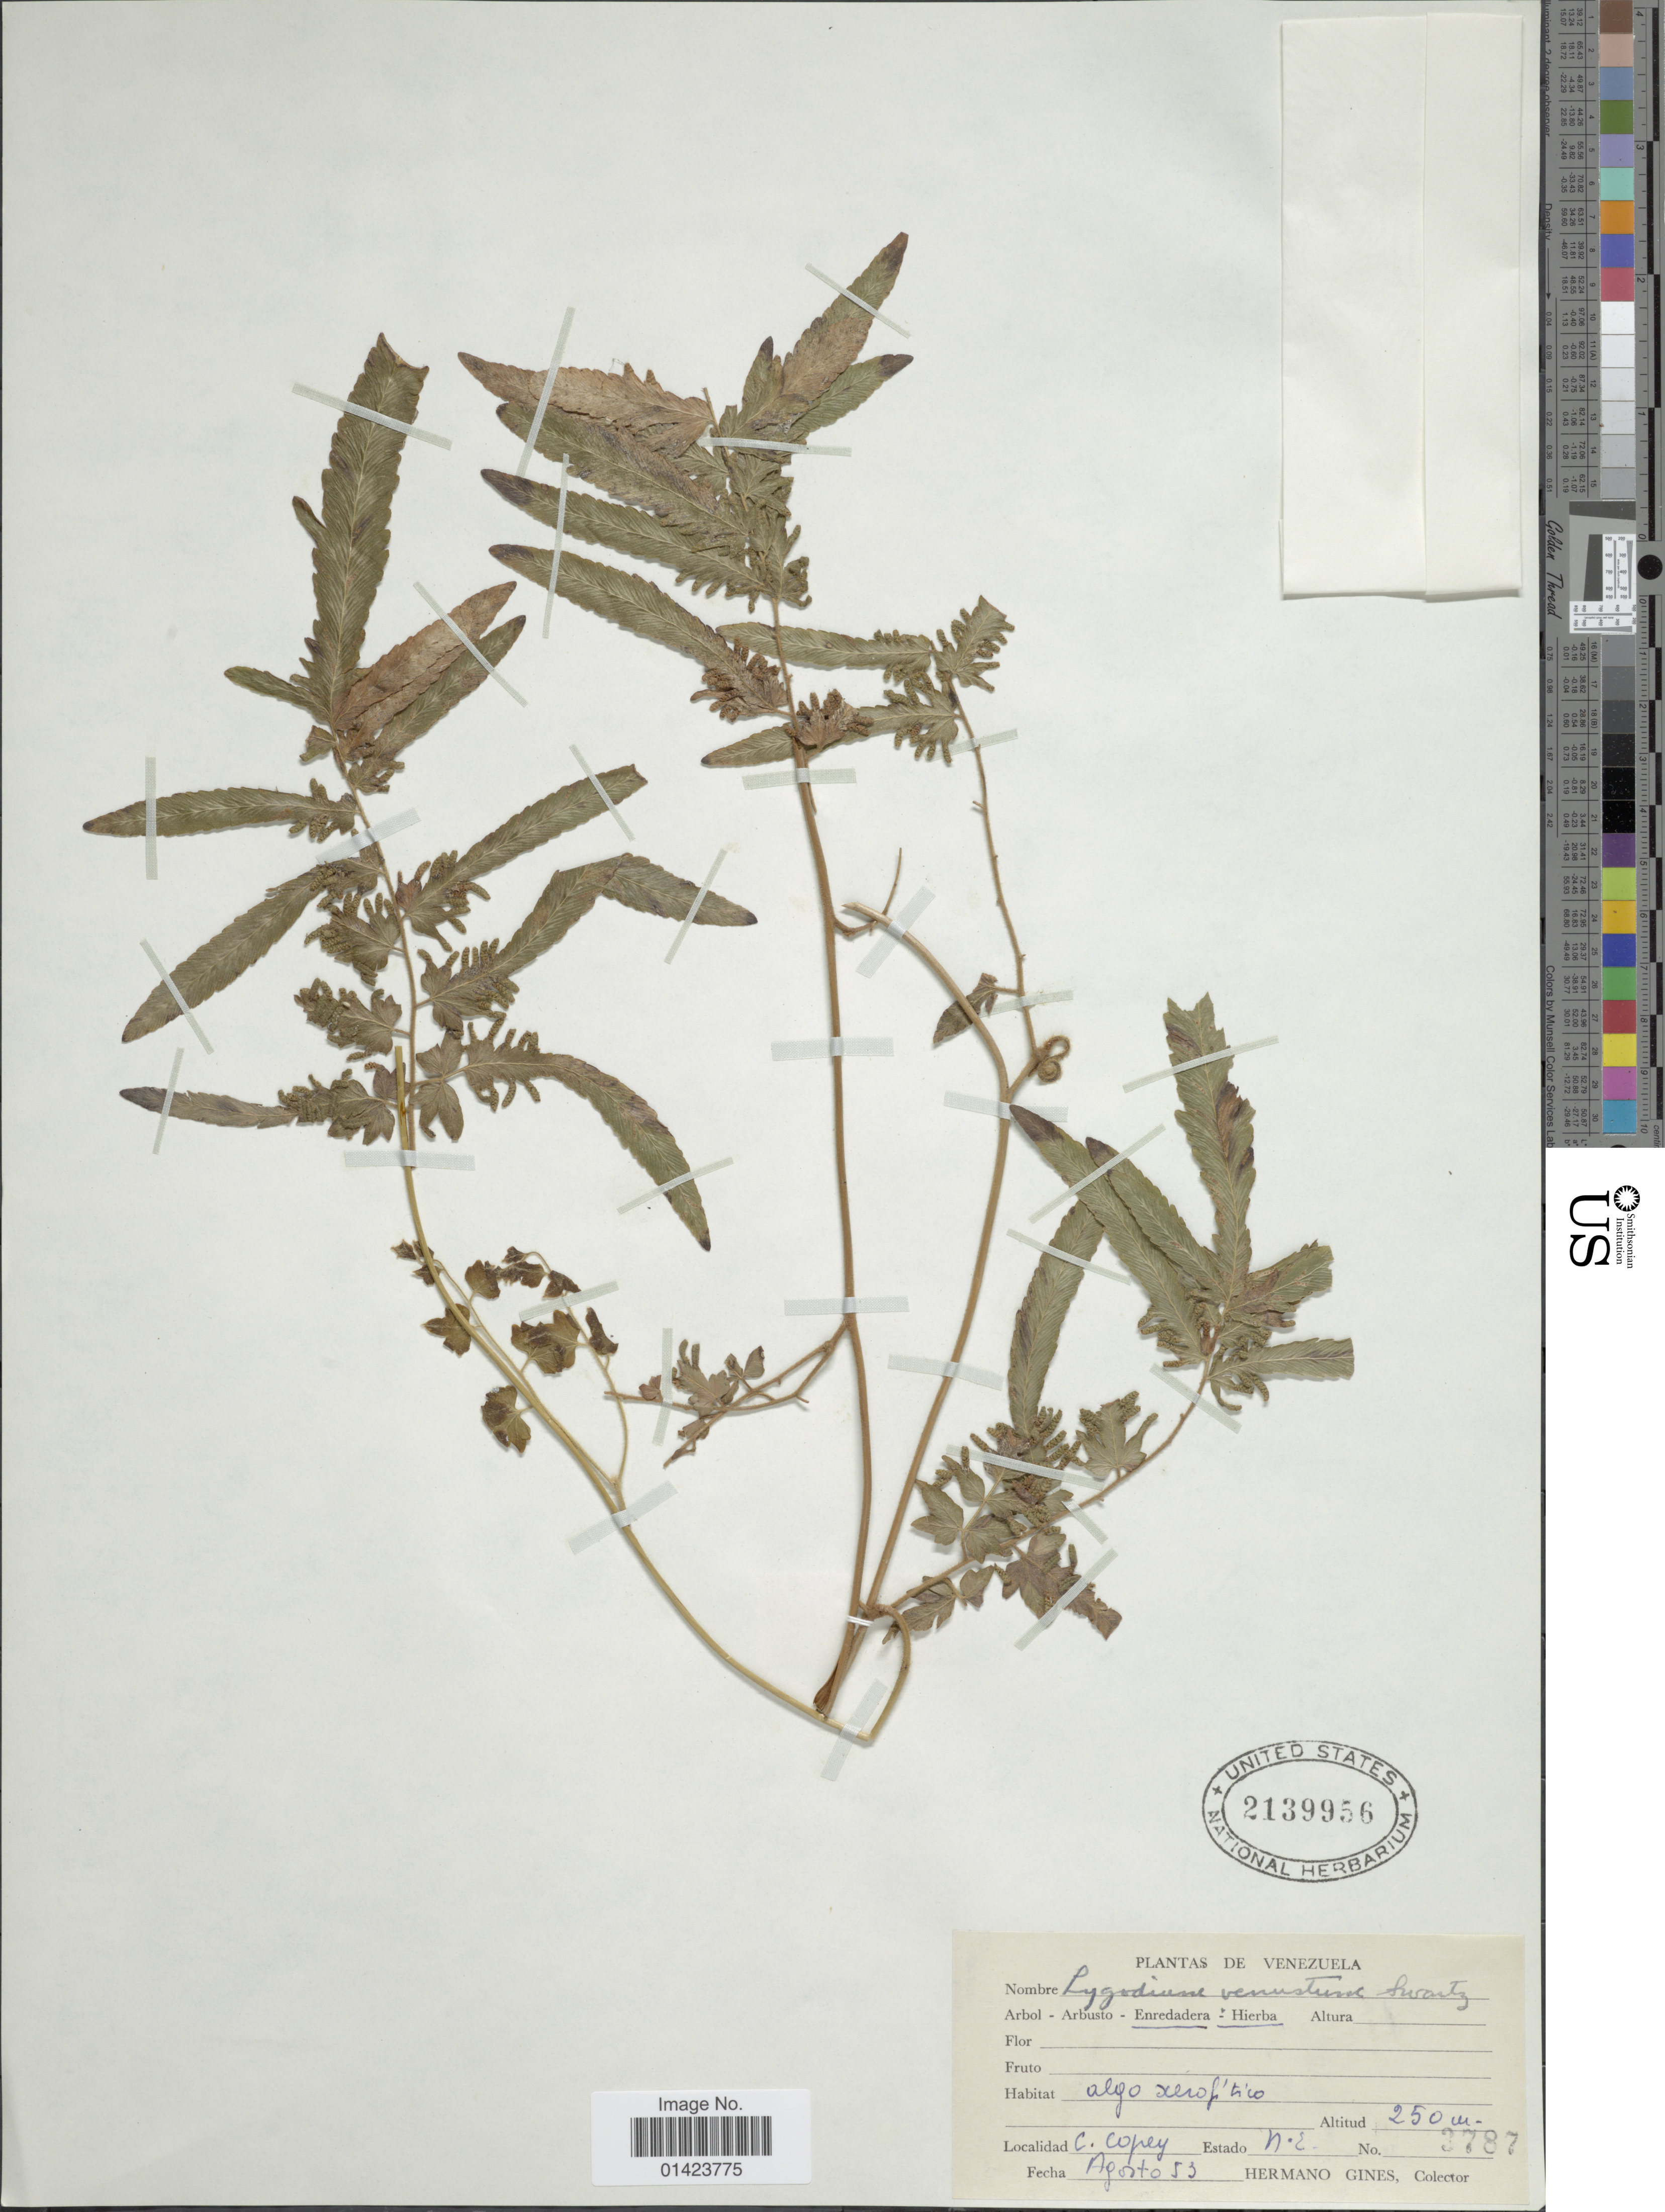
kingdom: Plantae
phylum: Tracheophyta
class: Polypodiopsida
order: Schizaeales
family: Lygodiaceae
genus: Lygodium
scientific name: Lygodium venustum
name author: Sw.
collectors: Bro. Gines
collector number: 3787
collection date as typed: Transcribed d/m/y: /8/53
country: Venezuela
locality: C. Copey, Estado N.E.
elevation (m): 250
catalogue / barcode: US 2139956